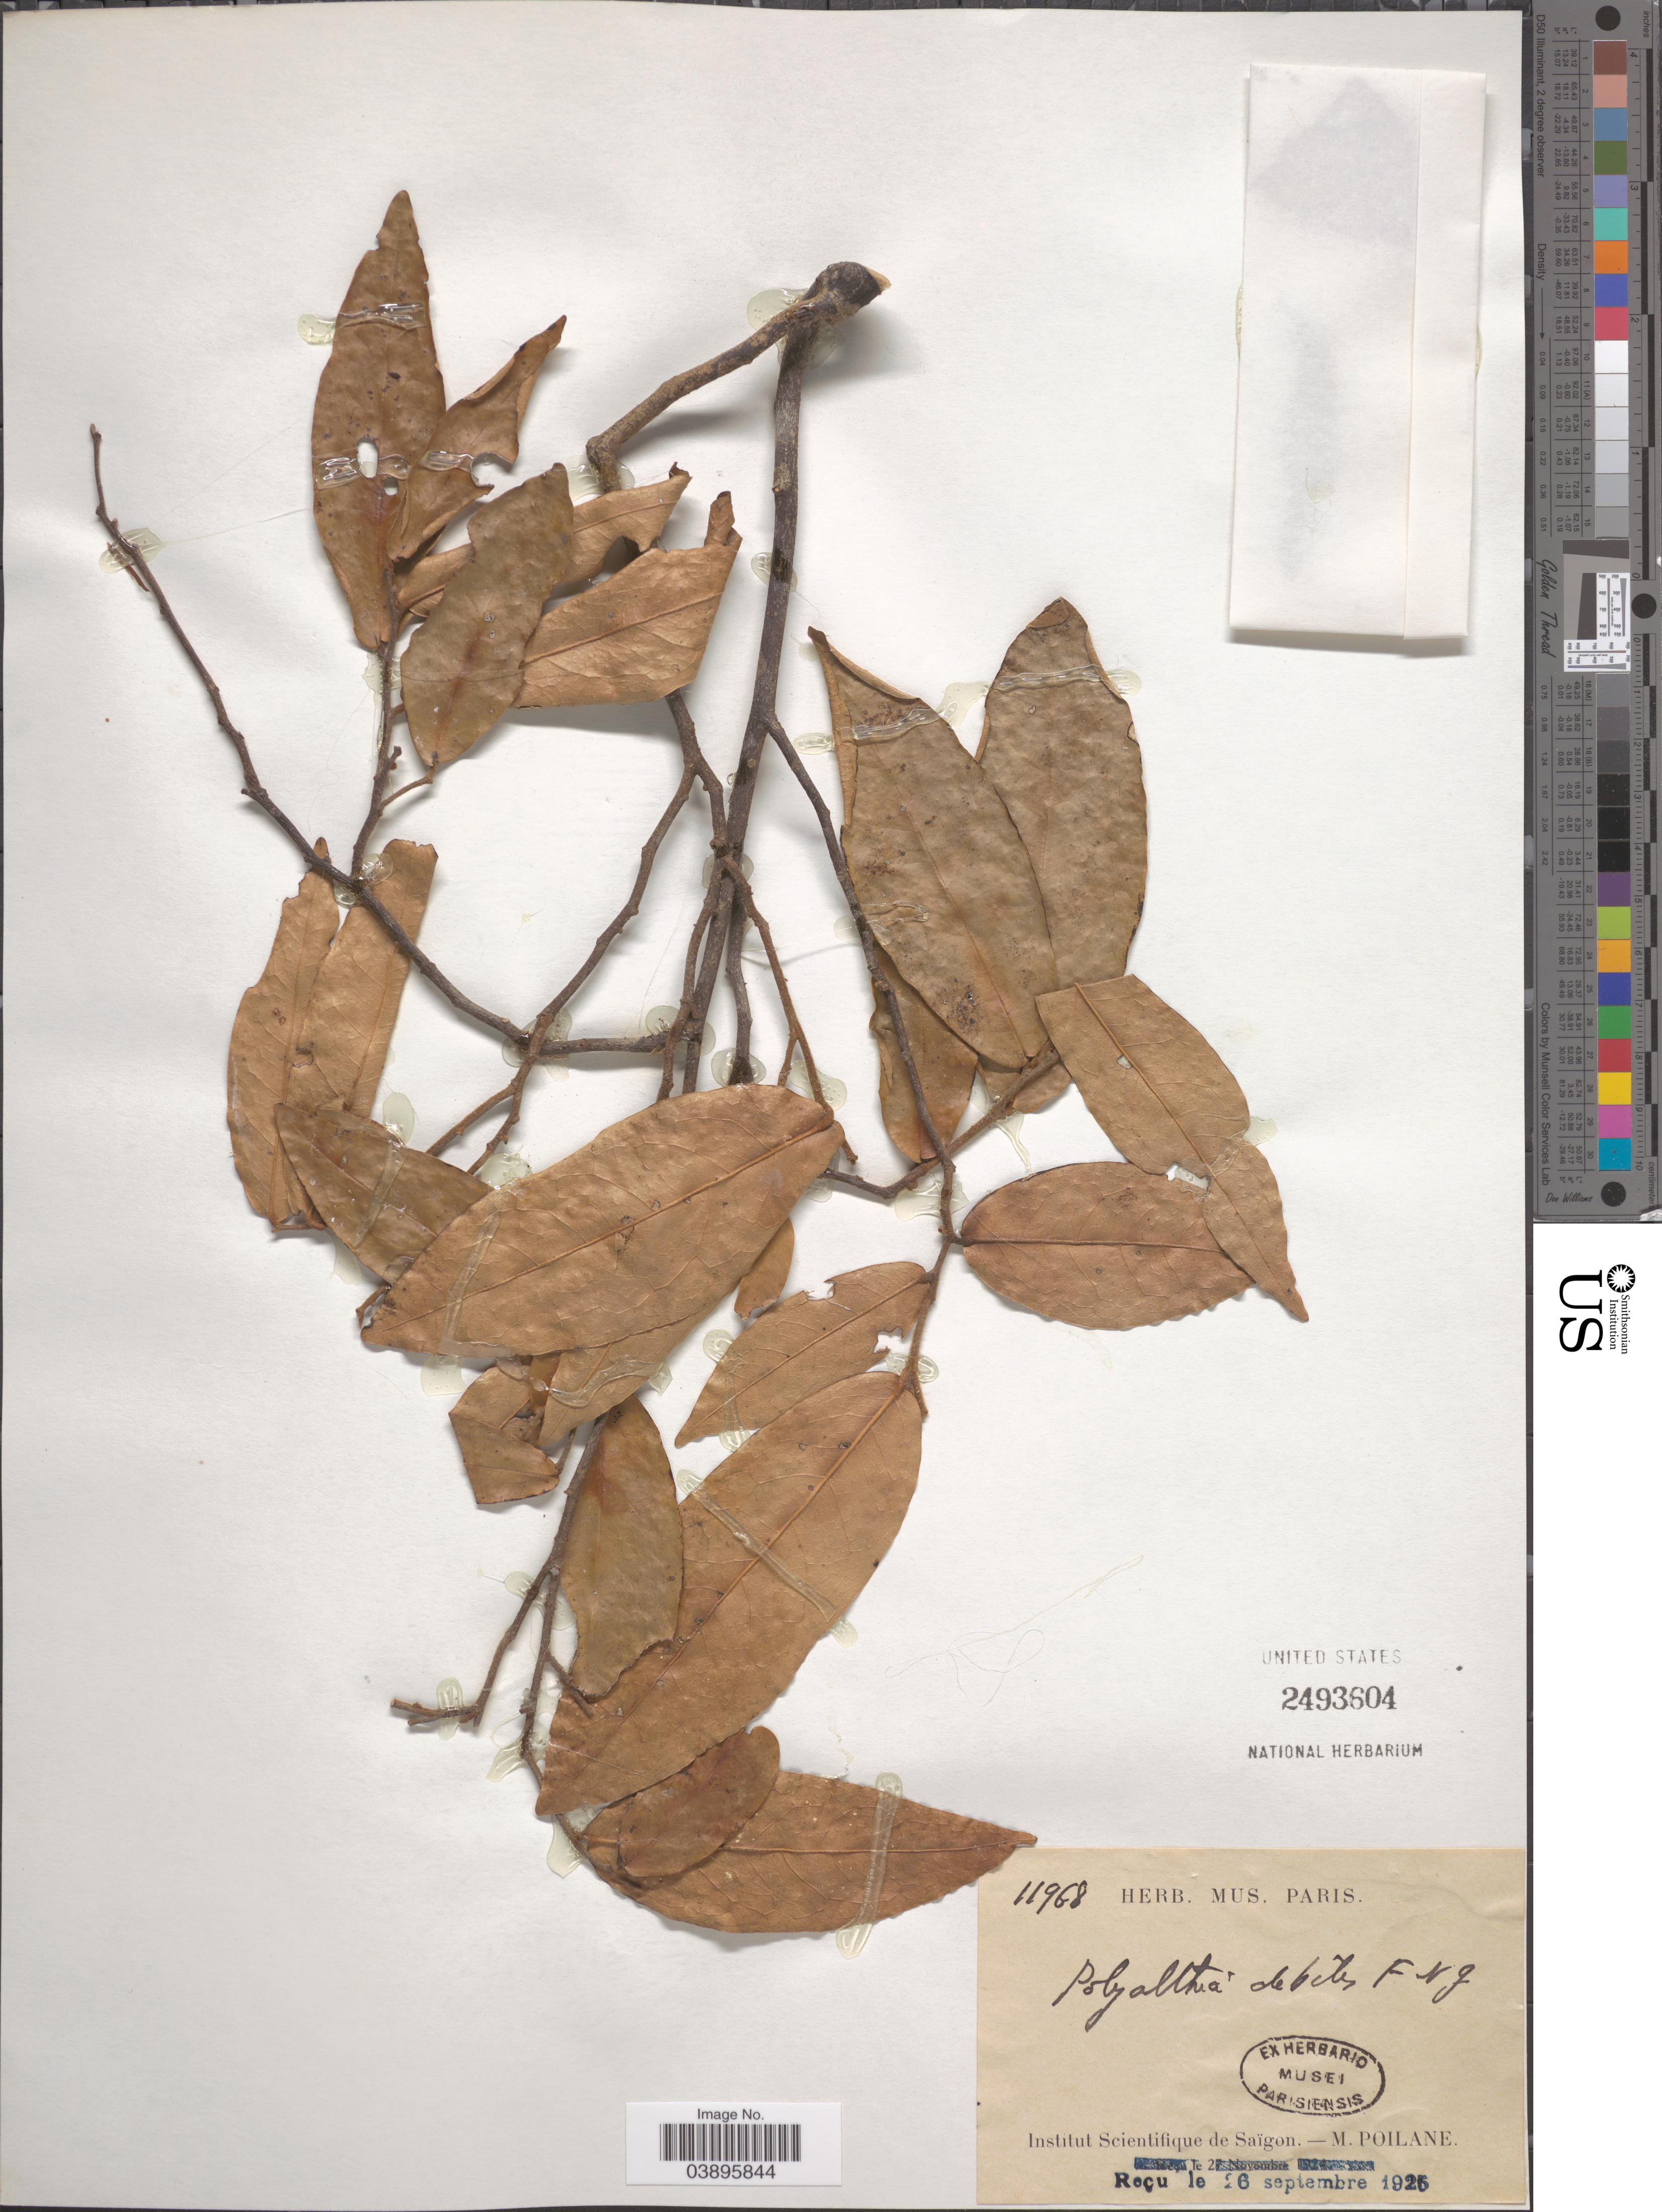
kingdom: Plantae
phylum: Tracheophyta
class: Magnoliopsida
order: Magnoliales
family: Annonaceae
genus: Polyalthia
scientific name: Polyalthia debilis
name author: Finet & Gagnep.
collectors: M. Poilane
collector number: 11968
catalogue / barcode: US 2493604